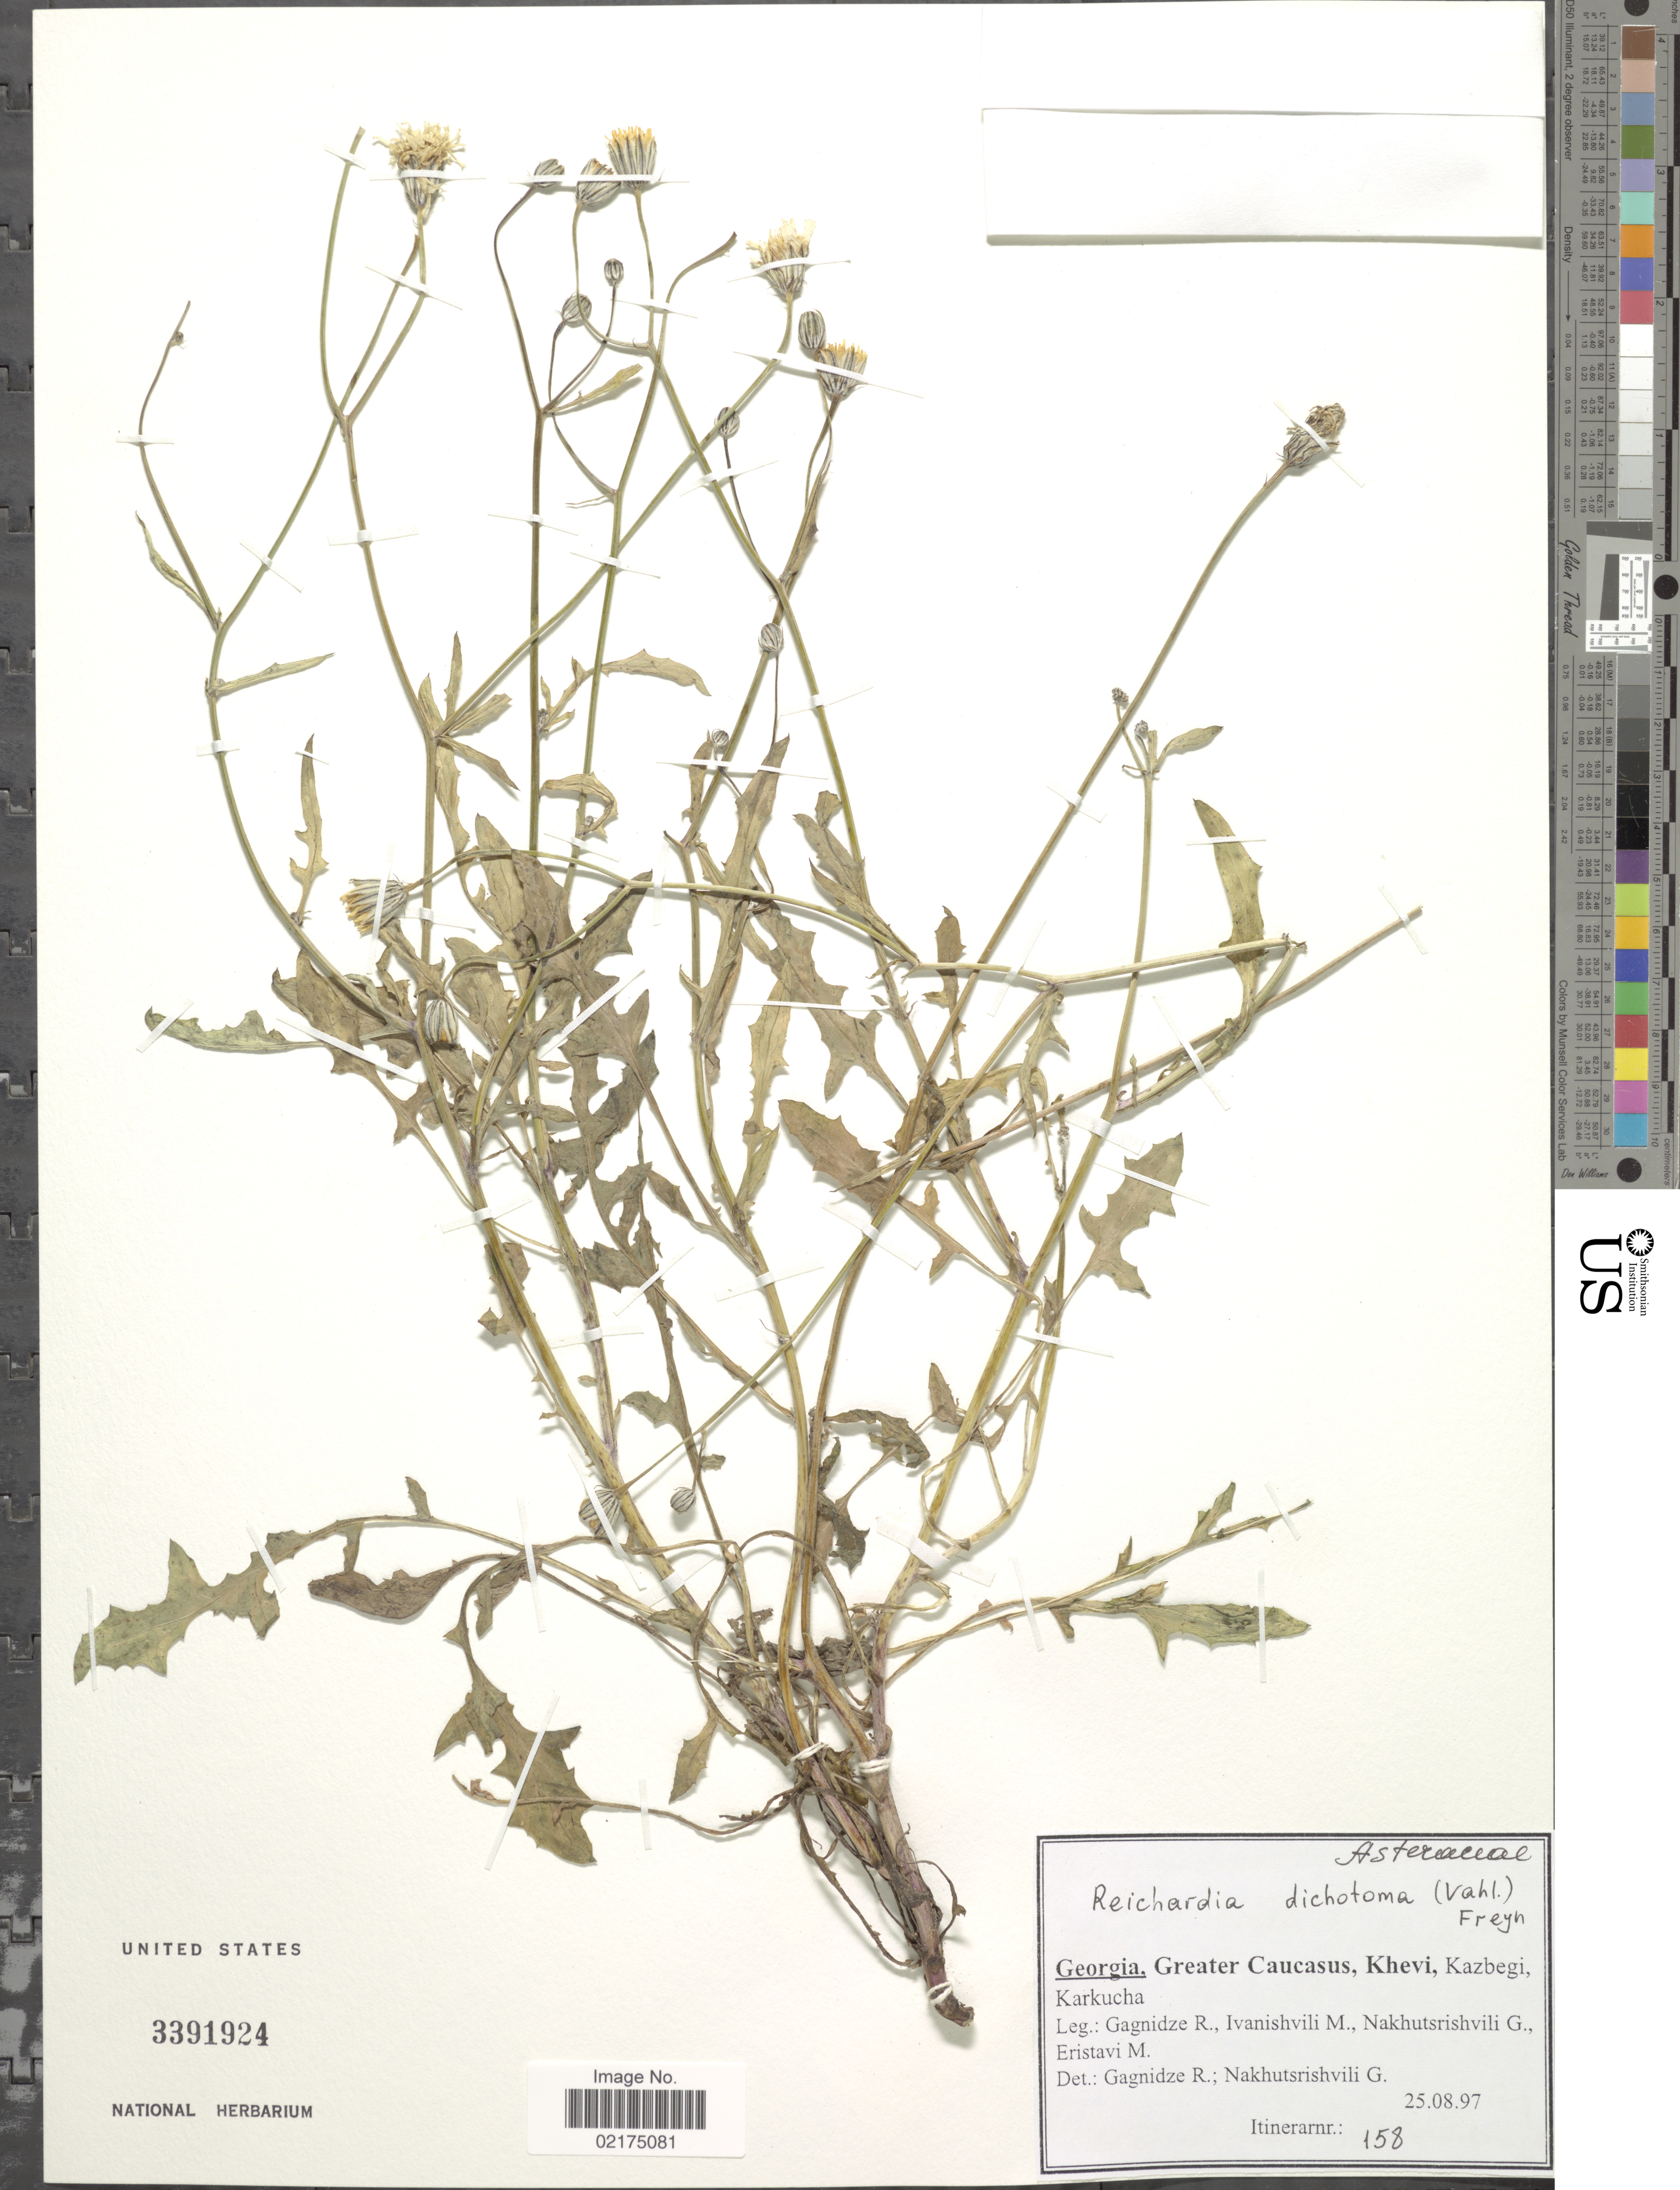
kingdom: Plantae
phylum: Tracheophyta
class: Magnoliopsida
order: Asterales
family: Asteraceae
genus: Reichardia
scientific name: Reichardia dichotoma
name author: (DC.) Freyn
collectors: R. Gagnidze, M. Ivanishvili, G. Nakhutsrishvili & M. Eristavi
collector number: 158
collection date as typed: Transcribed d/m/y: 25/8/97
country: Georgia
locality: Creater Caucasus, Khevi, Kazbegi, Karkucha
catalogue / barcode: US 3391924